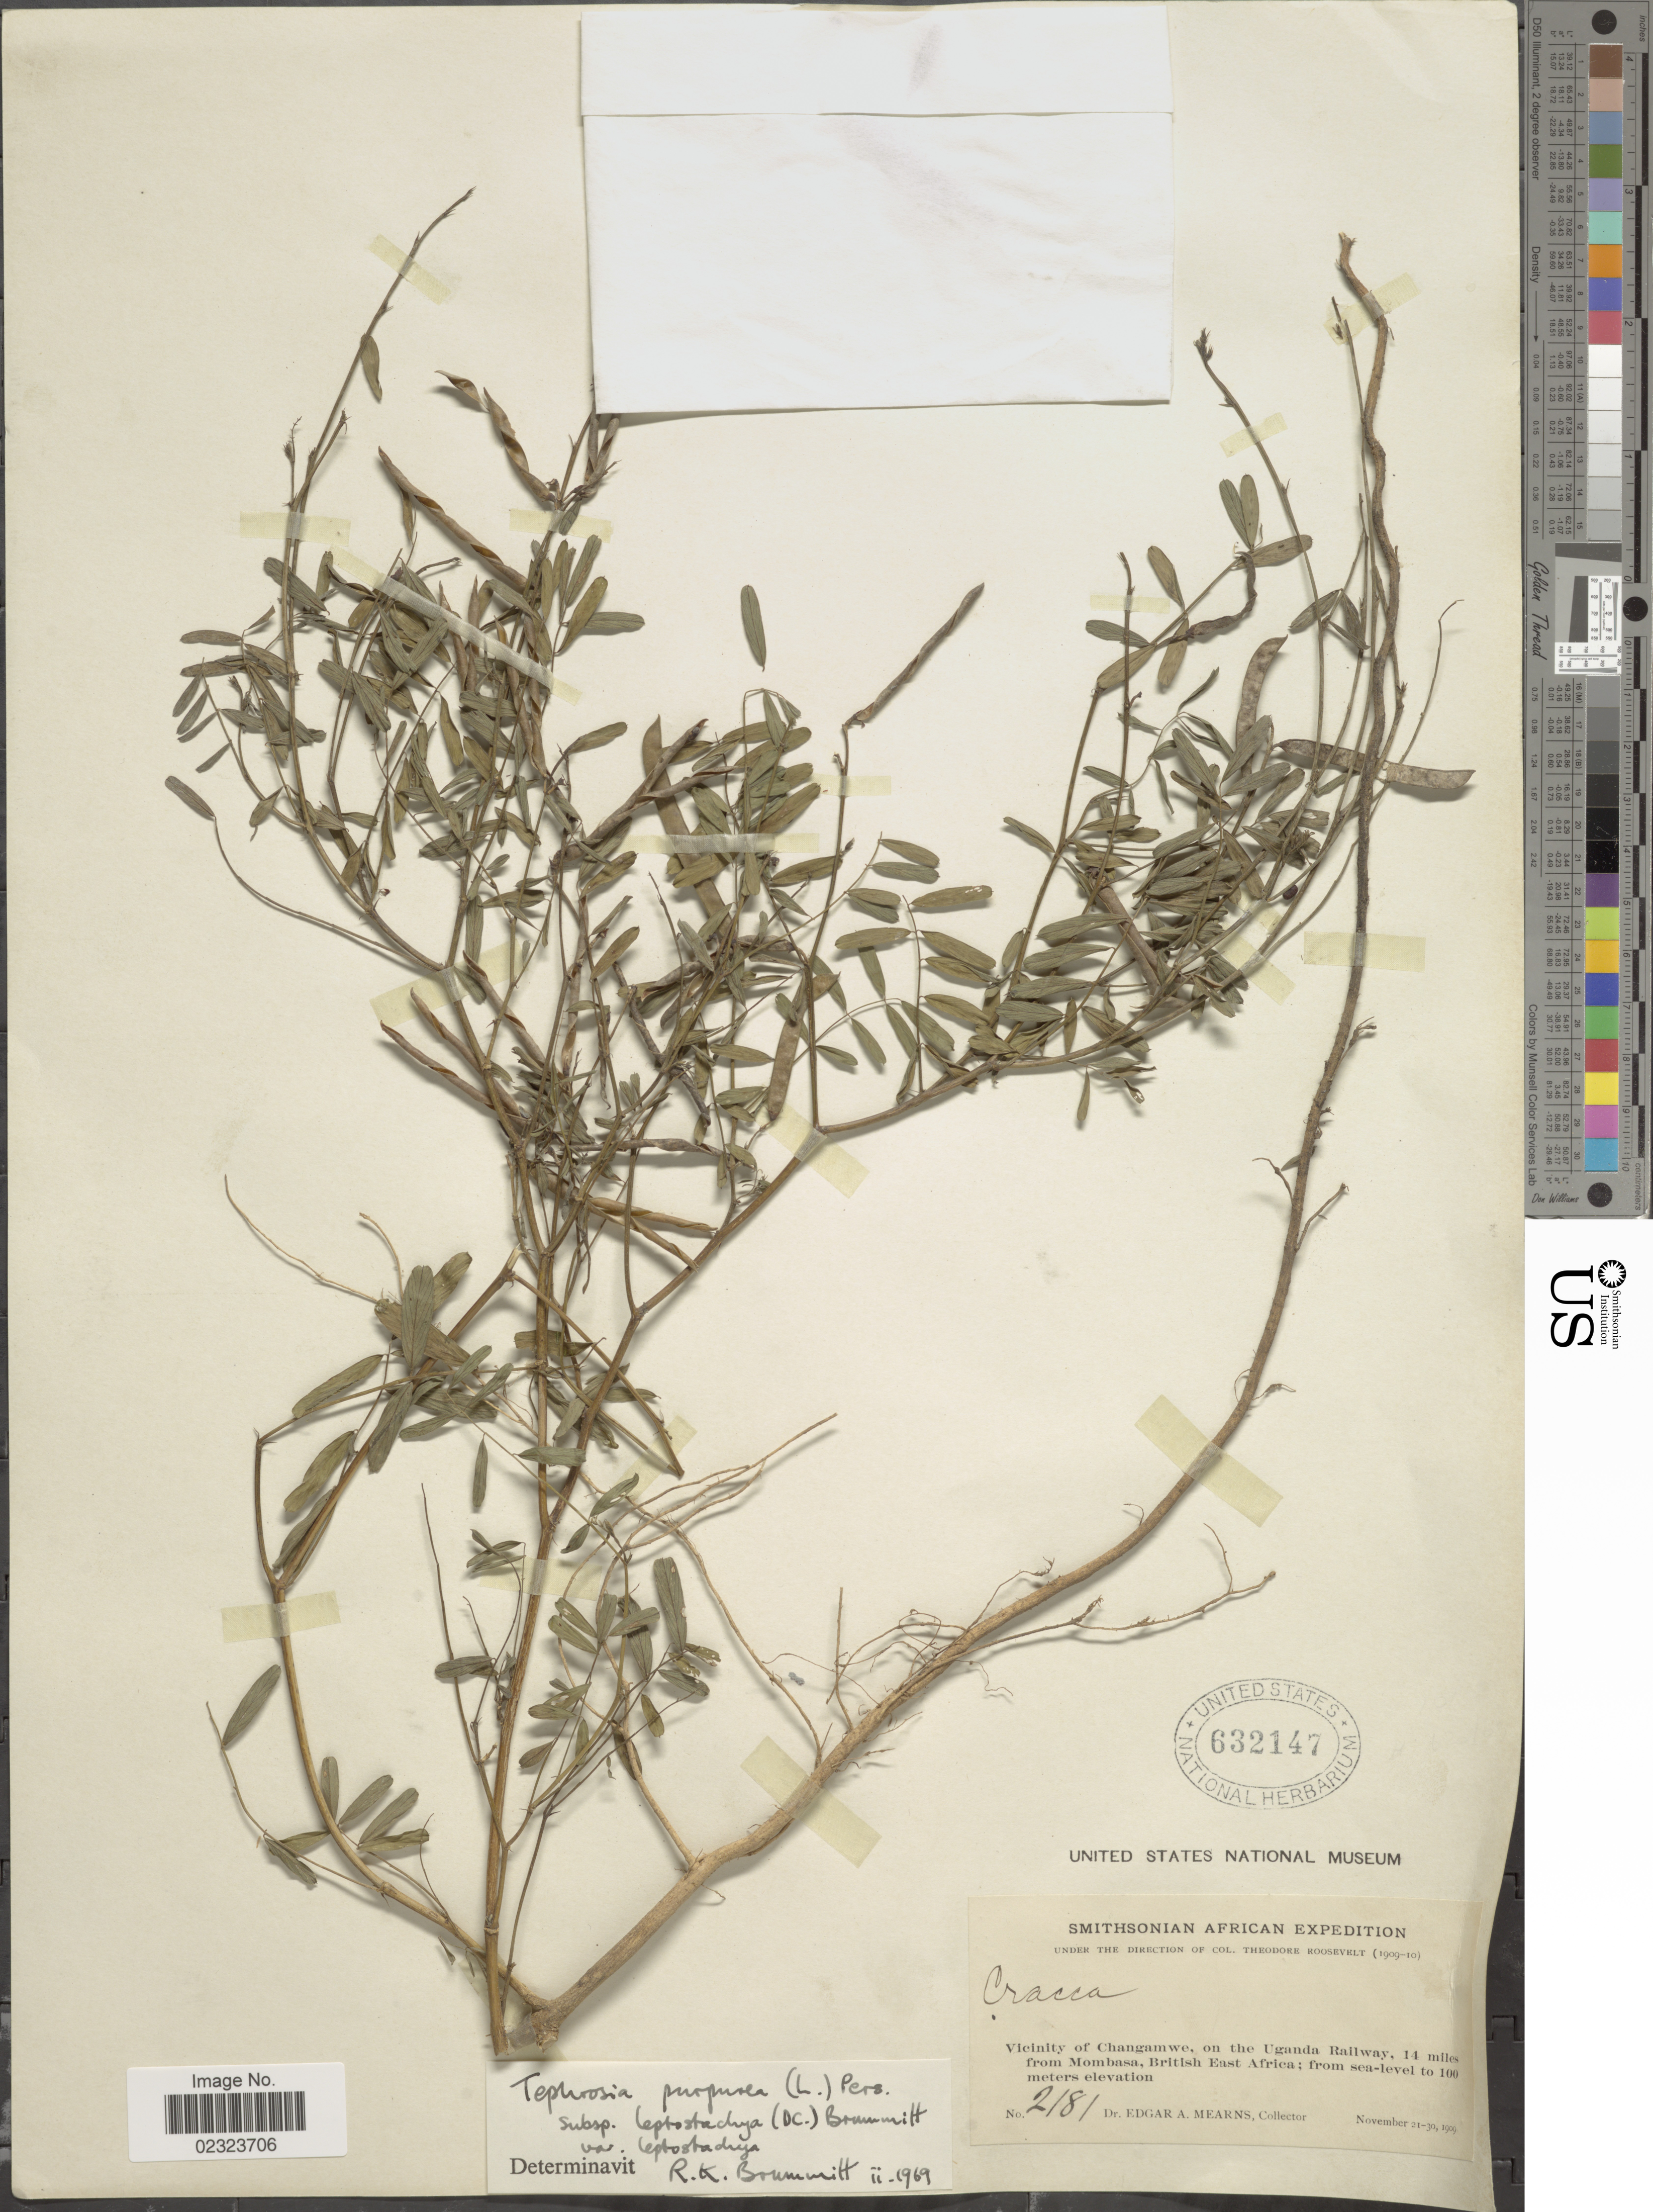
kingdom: Plantae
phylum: Tracheophyta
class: Magnoliopsida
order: Fabales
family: Fabaceae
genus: Tephrosia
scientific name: Tephrosia purpurea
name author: (L.) Pers.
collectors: E. A. Mearns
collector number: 2181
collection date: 1909-11-21/1909-11-30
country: Kenya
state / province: Mombasa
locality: Vicinity of Changamwe, on the Ugana Railway, 14 miles from Mombasa, British East Africa.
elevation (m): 100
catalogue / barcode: US 632147